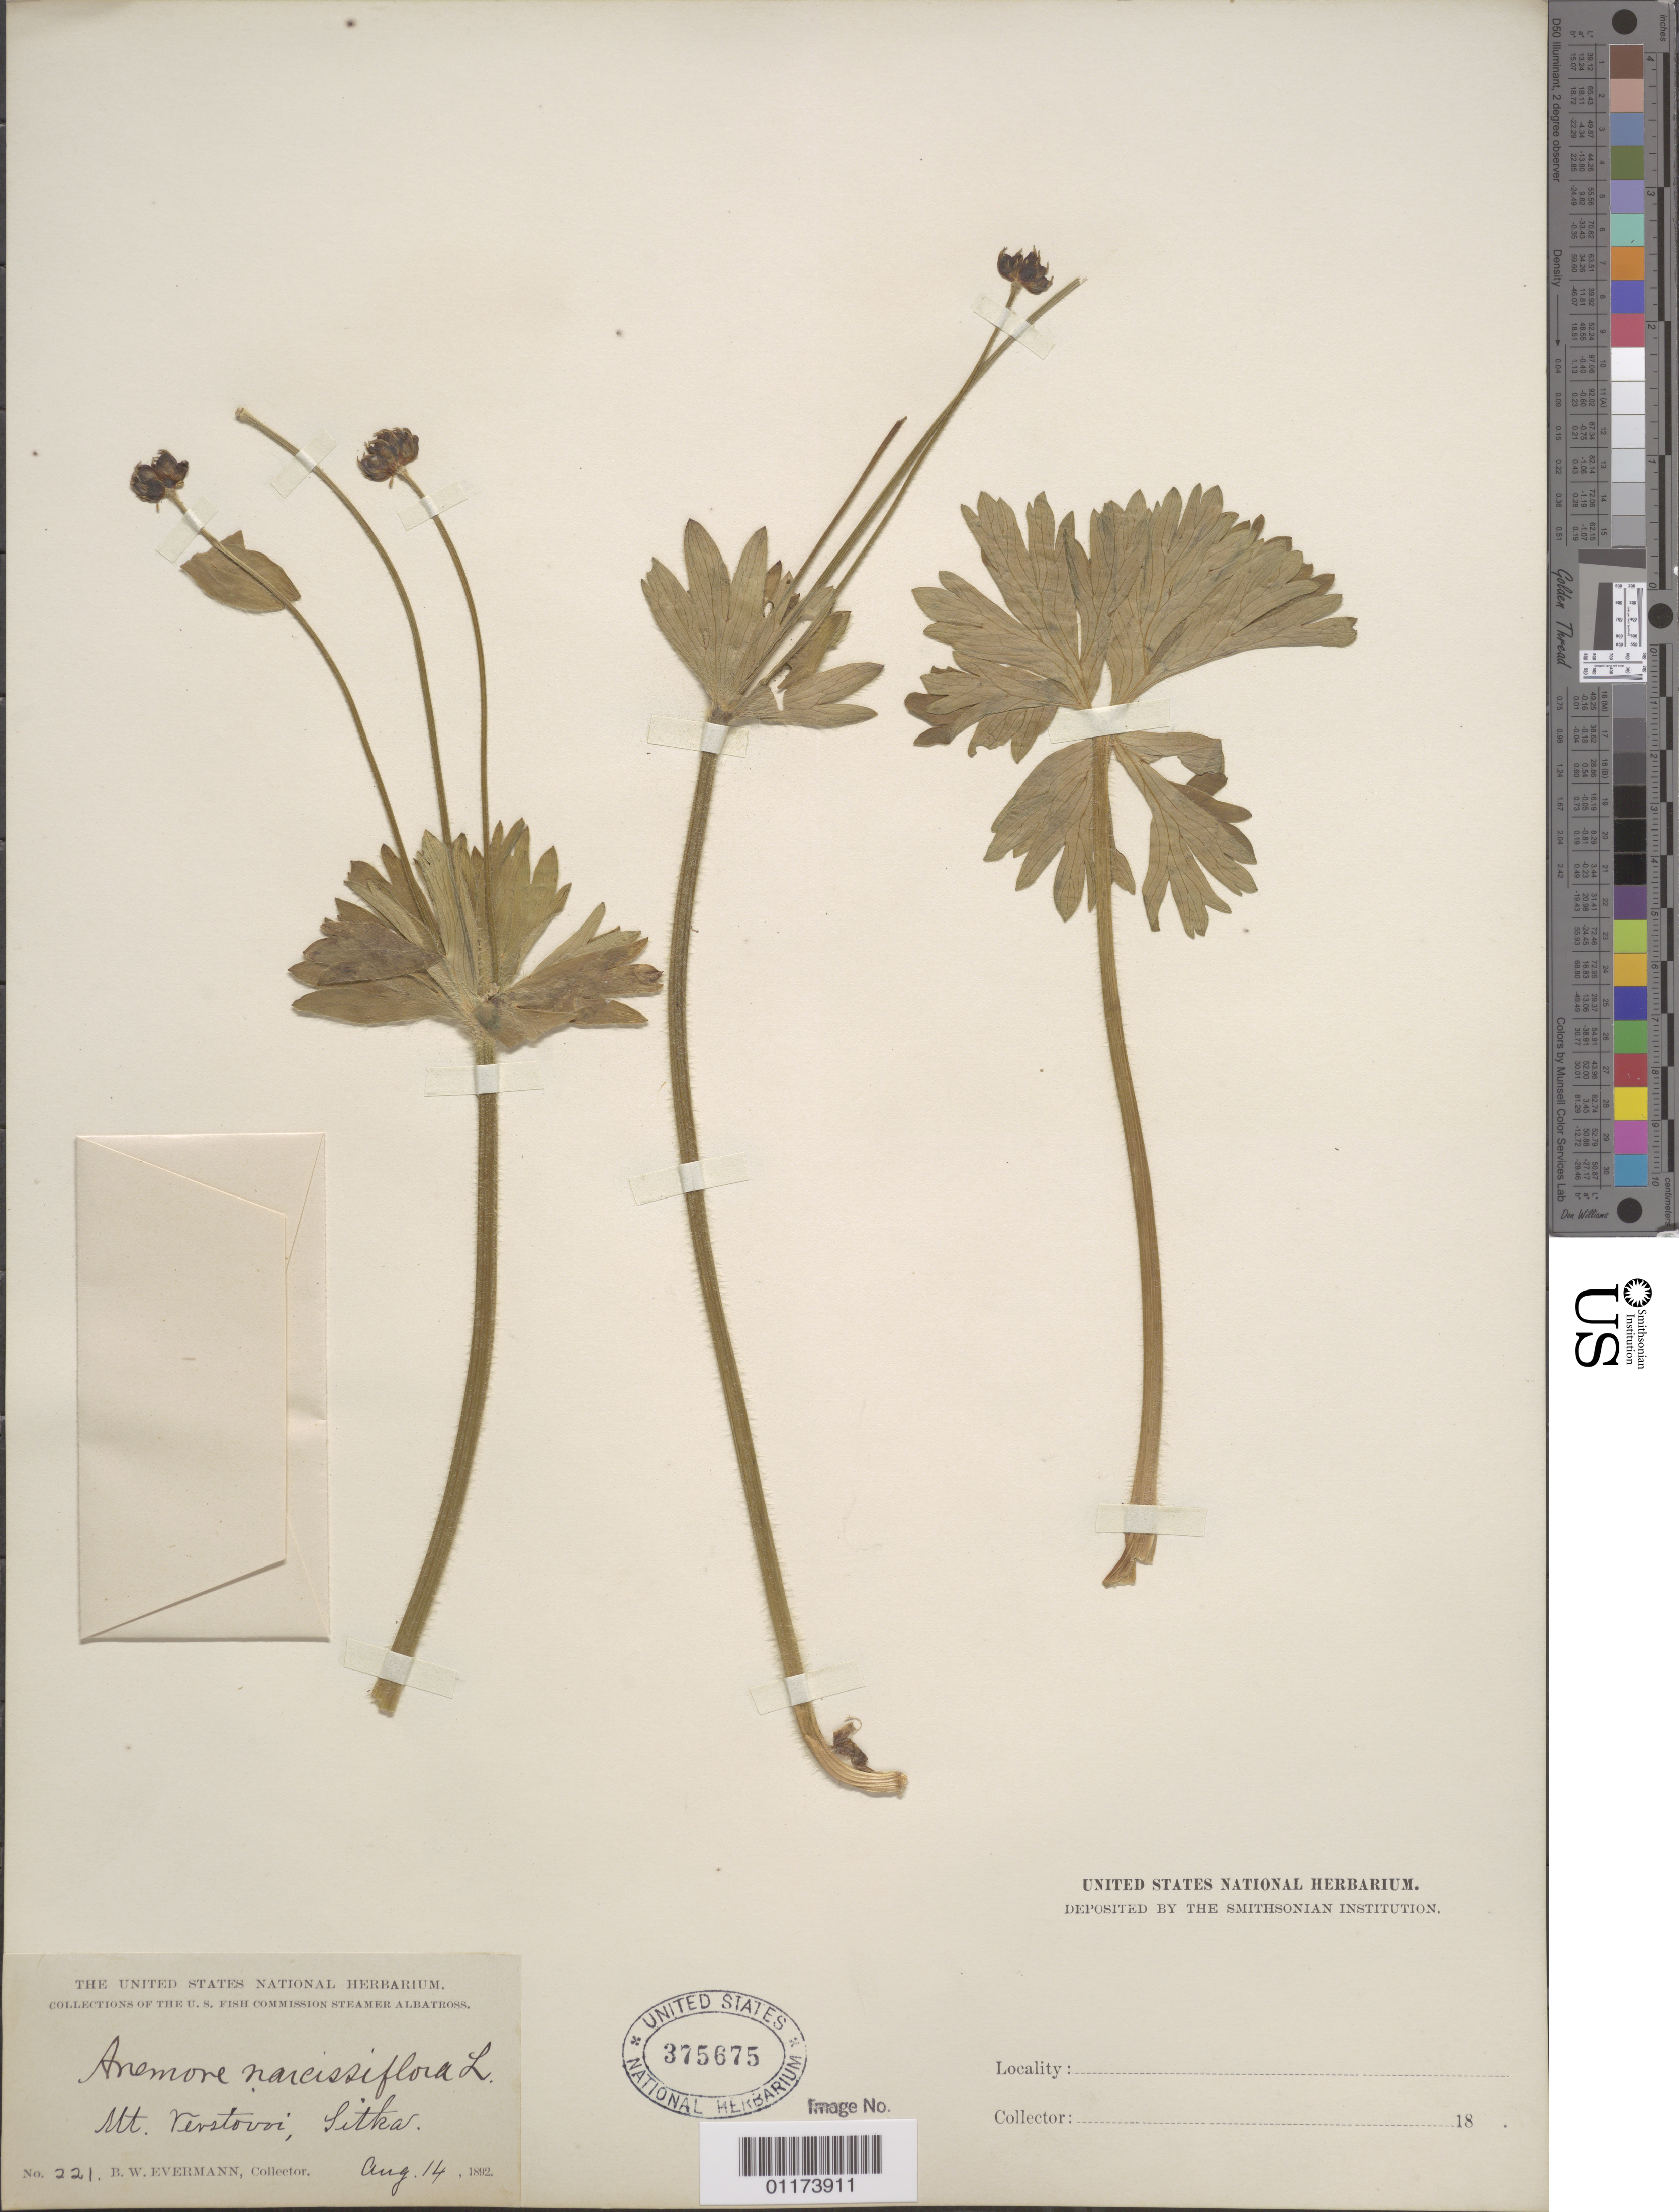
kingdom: Plantae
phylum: Tracheophyta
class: Magnoliopsida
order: Ranunculales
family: Ranunculaceae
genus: Anemone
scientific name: Anemone narcissiflora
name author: L.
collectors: B. W. Evermann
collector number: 221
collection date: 1892-08-14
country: United States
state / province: Alaska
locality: Sitka, Mt. Verstovoi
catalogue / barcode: US 375675